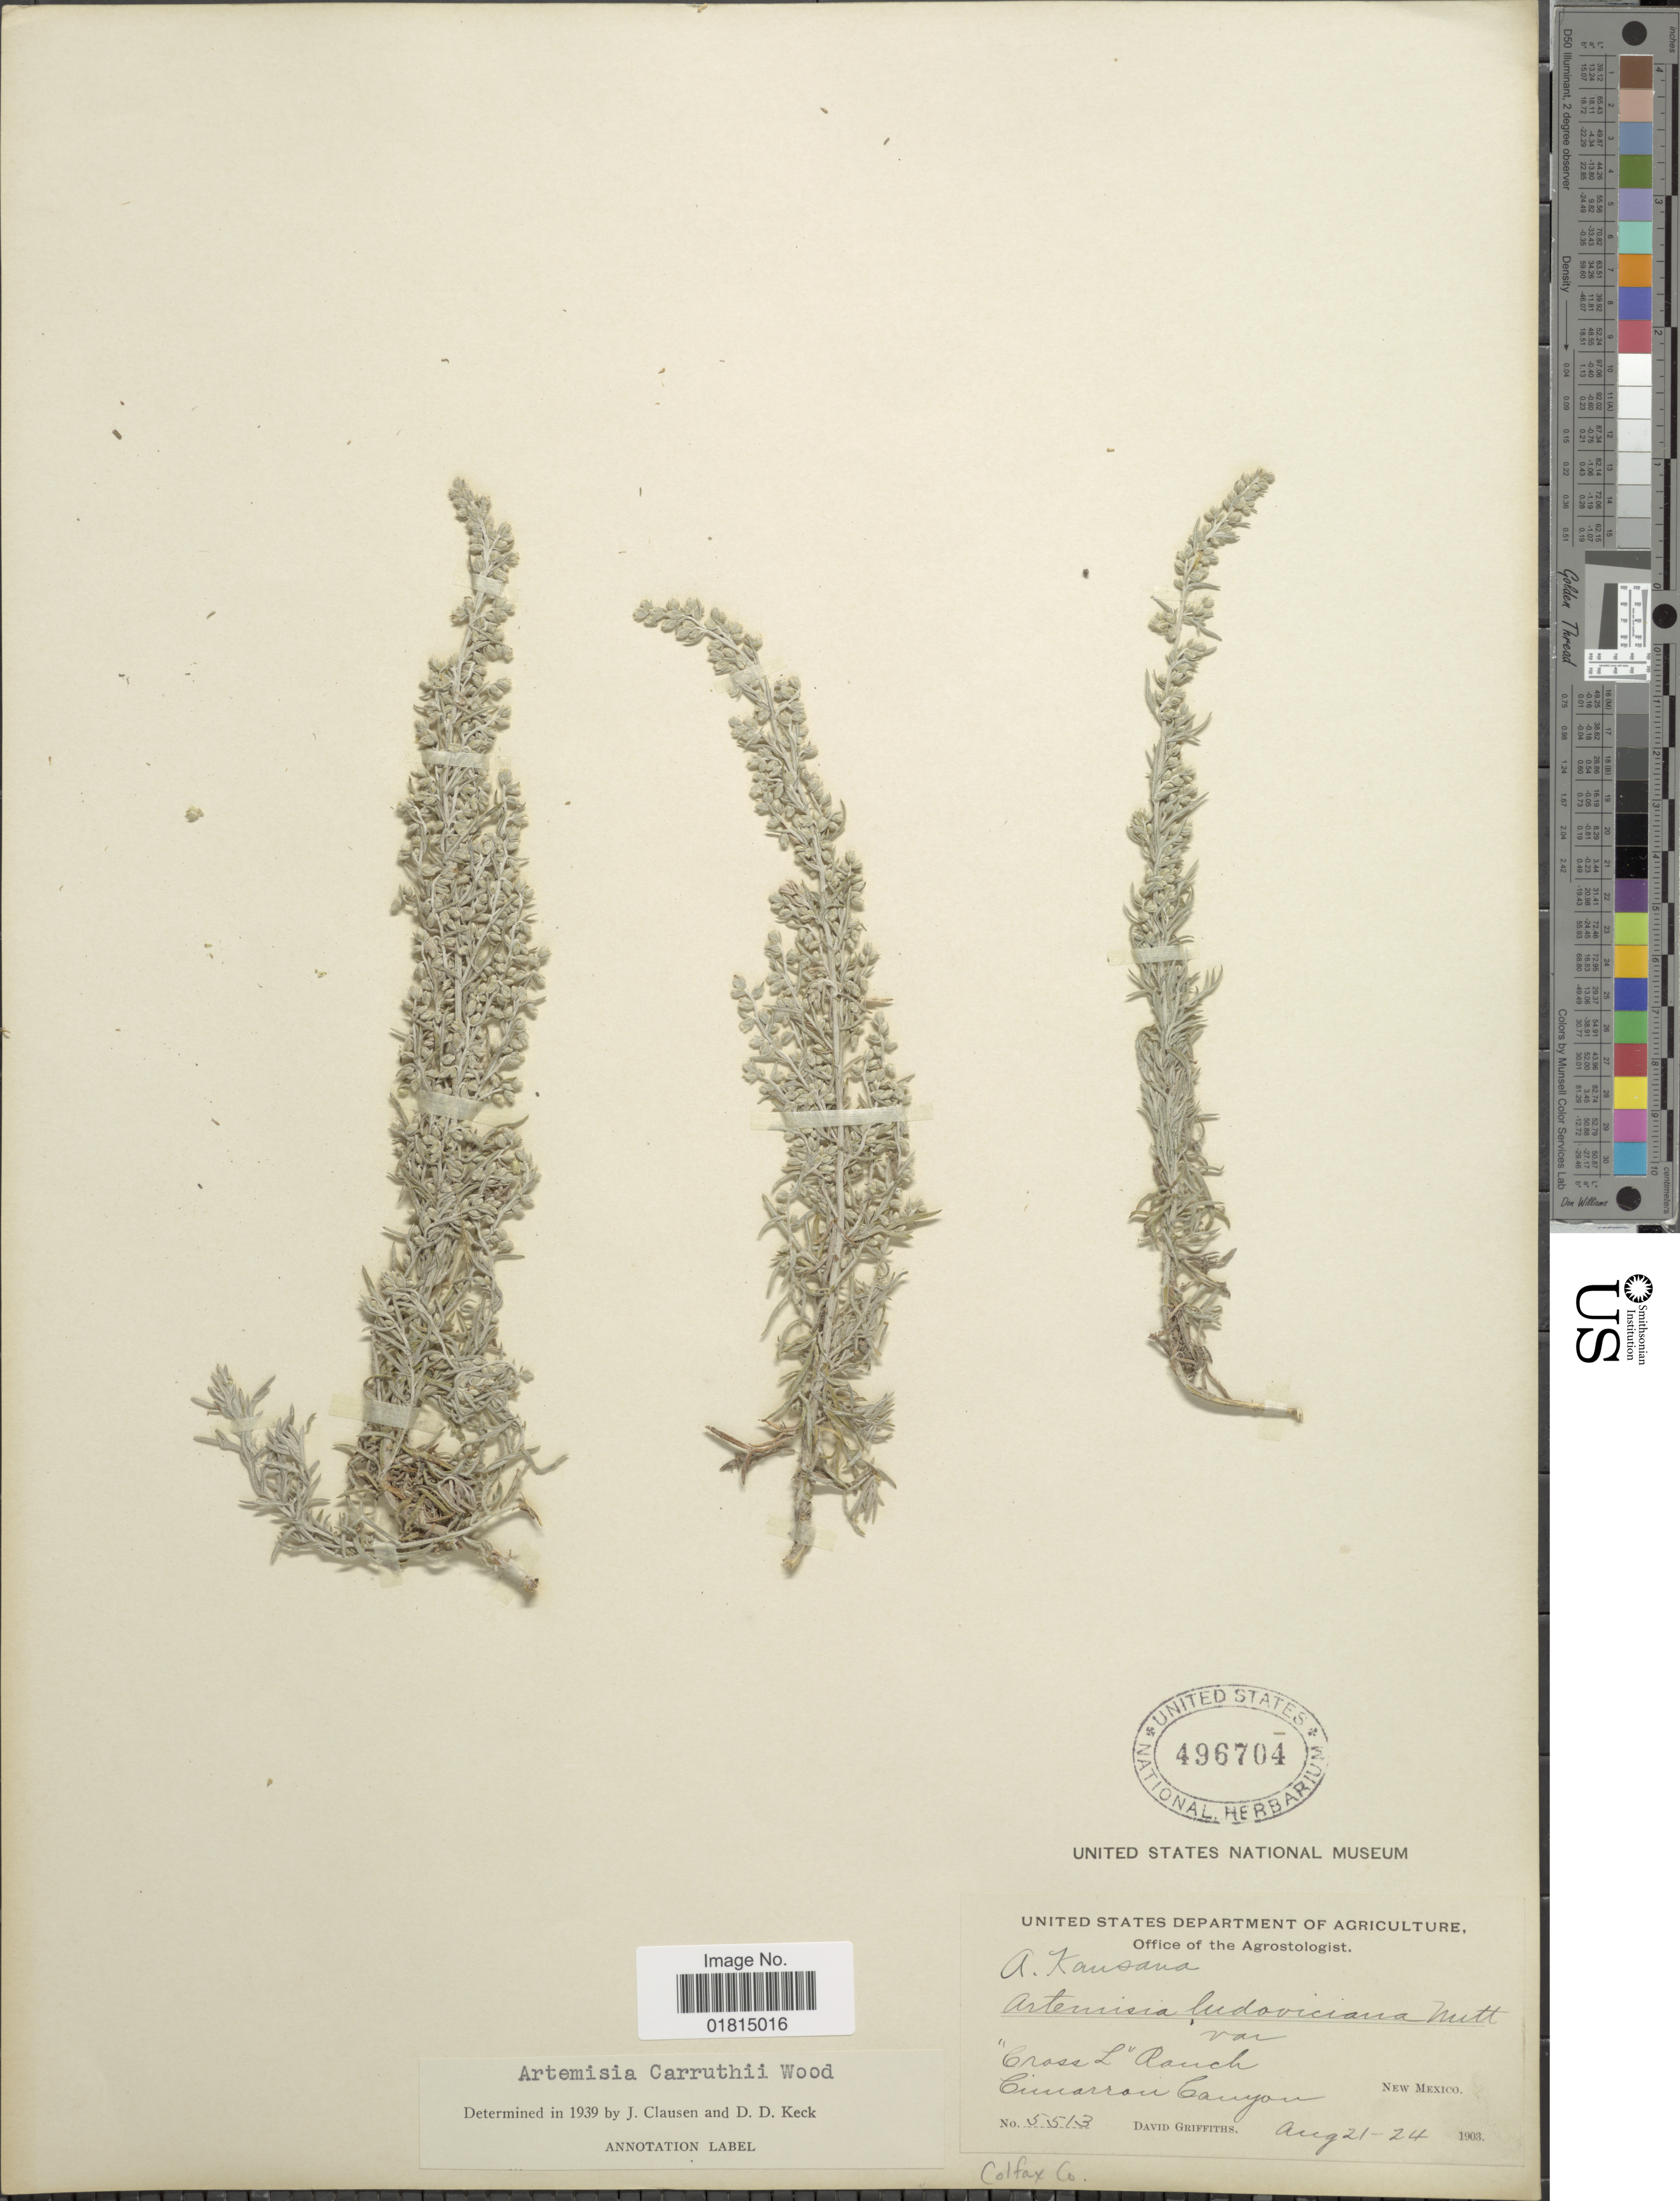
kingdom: Plantae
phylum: Tracheophyta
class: Magnoliopsida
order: Asterales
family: Asteraceae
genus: Artemisia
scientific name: Artemisia carruthii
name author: Alph. Wood ex Carruth.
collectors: D. Griffiths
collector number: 5513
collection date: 1903-08-21/1903-08-24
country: United States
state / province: New Mexico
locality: Cross L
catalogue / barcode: US 496704